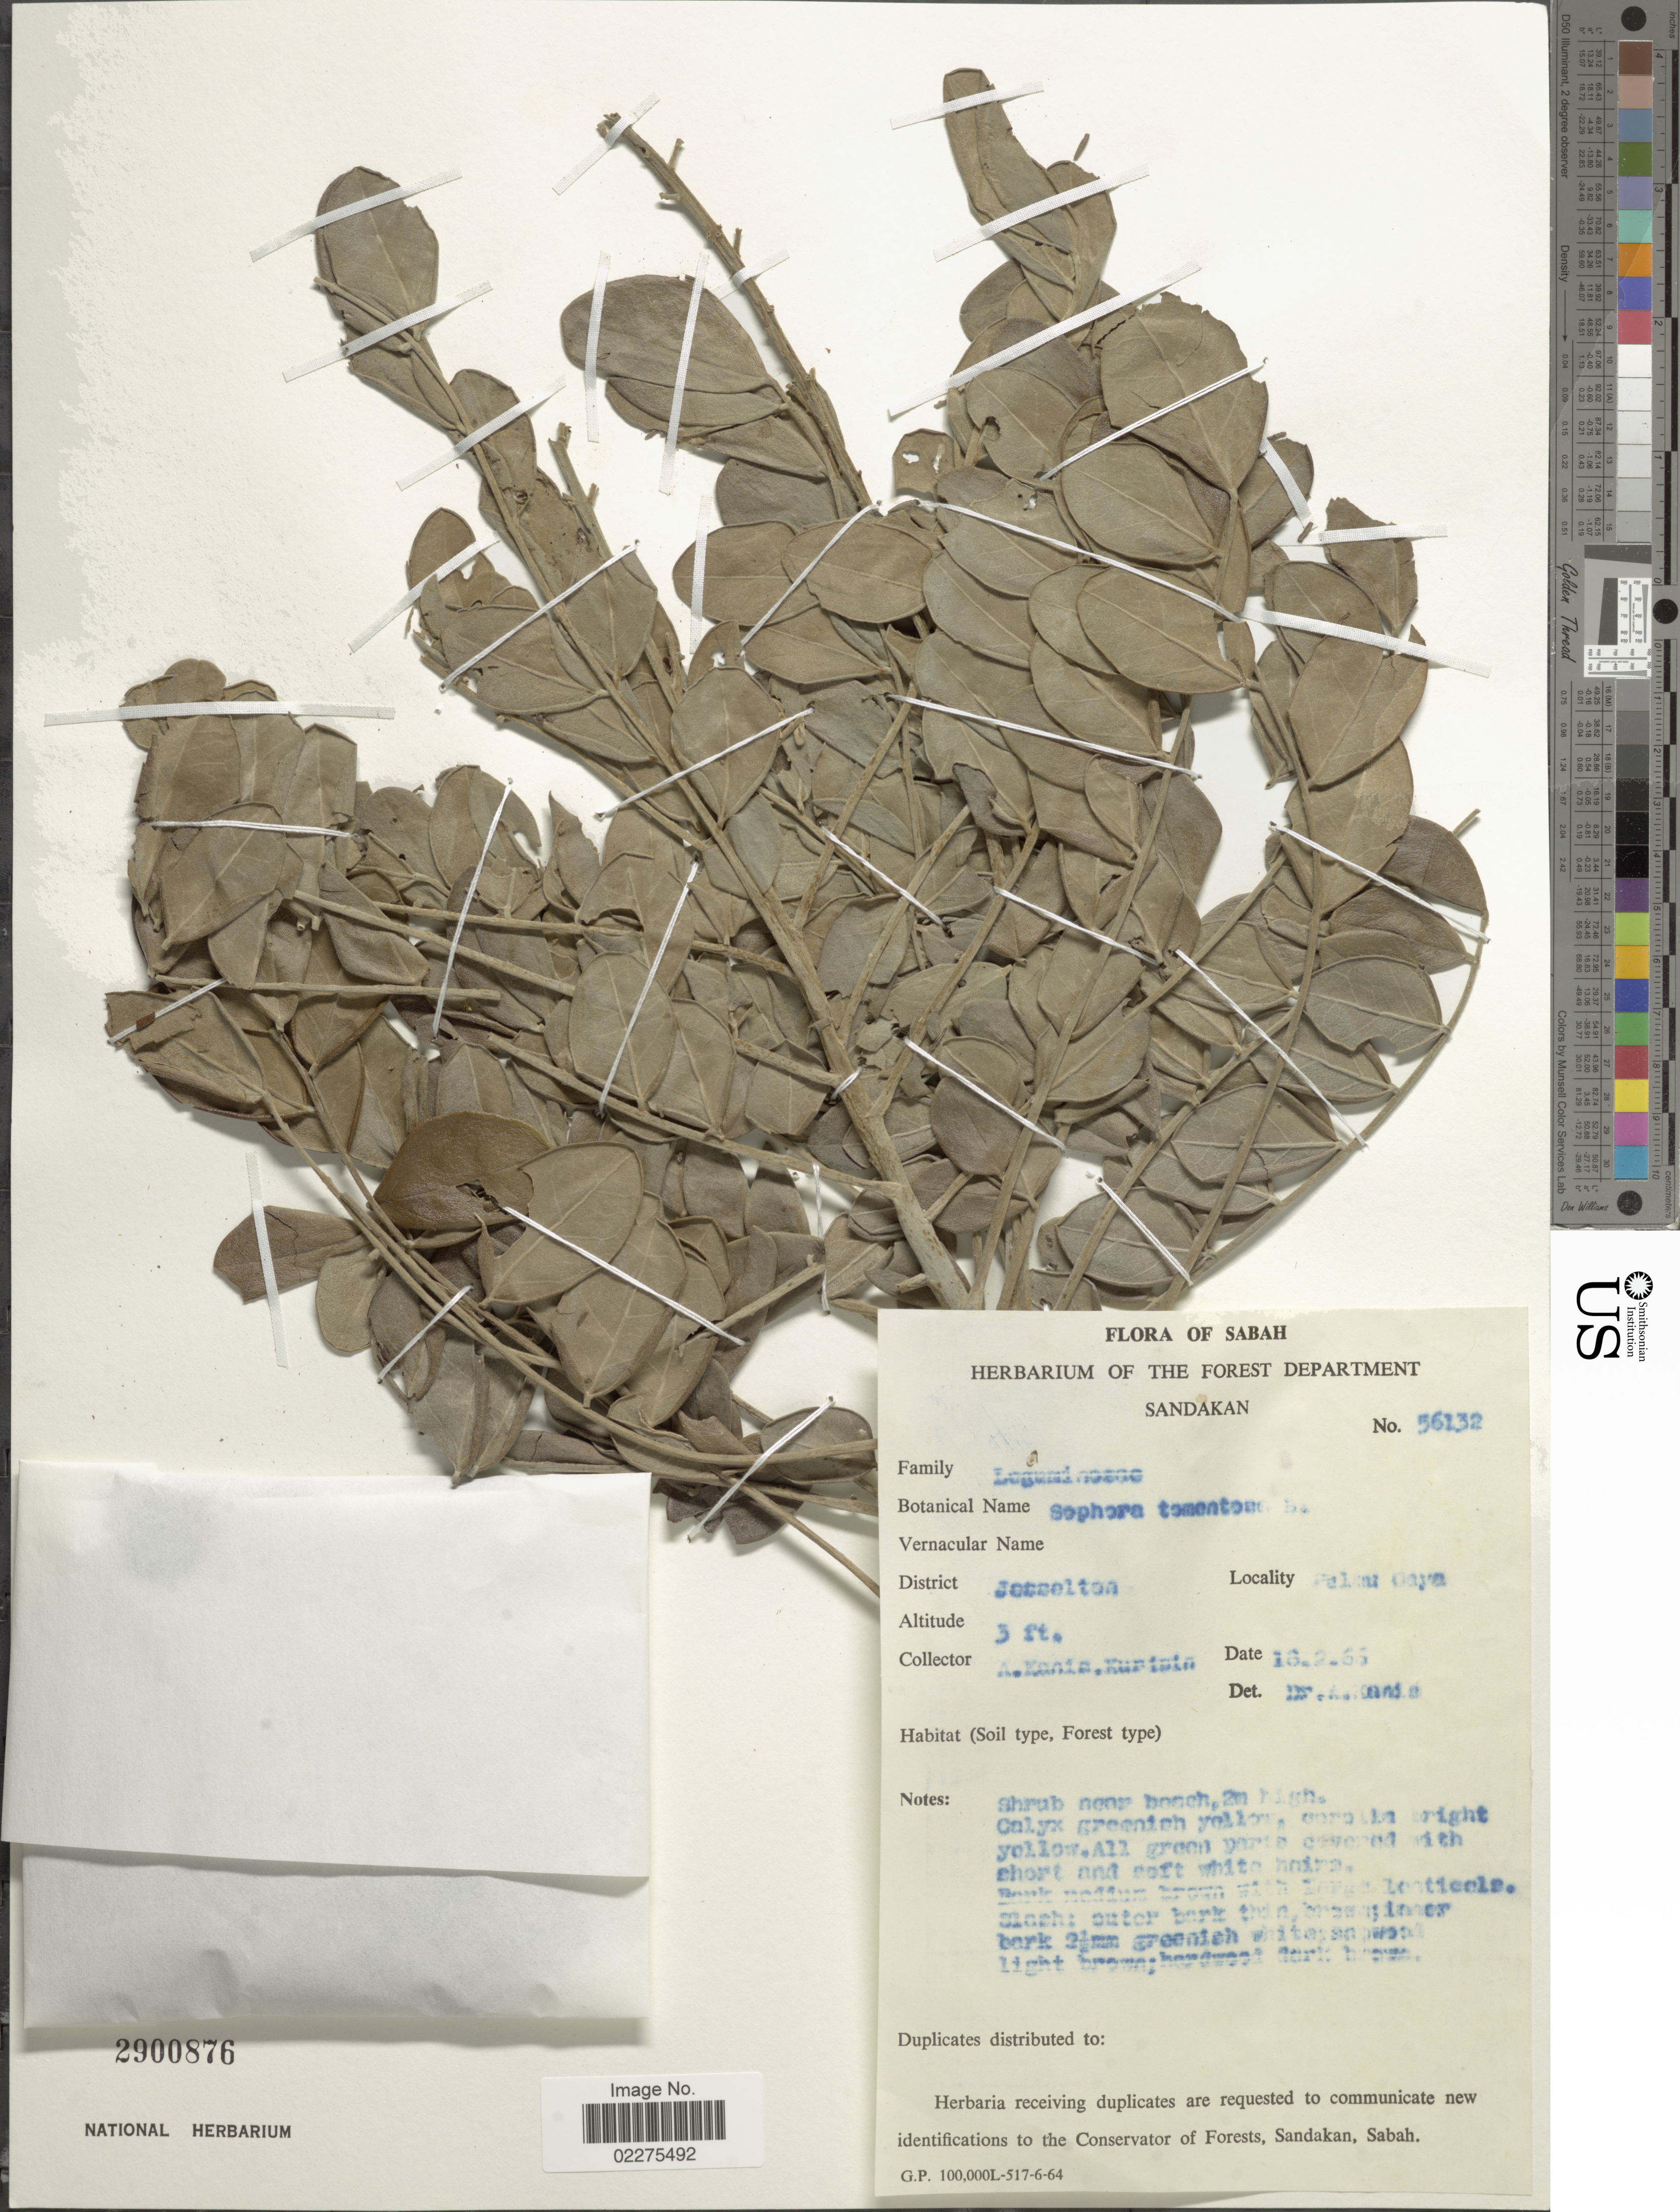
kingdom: Plantae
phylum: Tracheophyta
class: Magnoliopsida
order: Fabales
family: Fabaceae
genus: Sophora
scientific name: Sophora tomentosa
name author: L.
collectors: A. Kanis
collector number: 56132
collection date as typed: Transcribed d/m/y: 13/2/69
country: Malaysia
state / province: Sabah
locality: District Jesseltea. Peleni Oaya [interpreted]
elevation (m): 1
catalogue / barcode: US 2900876